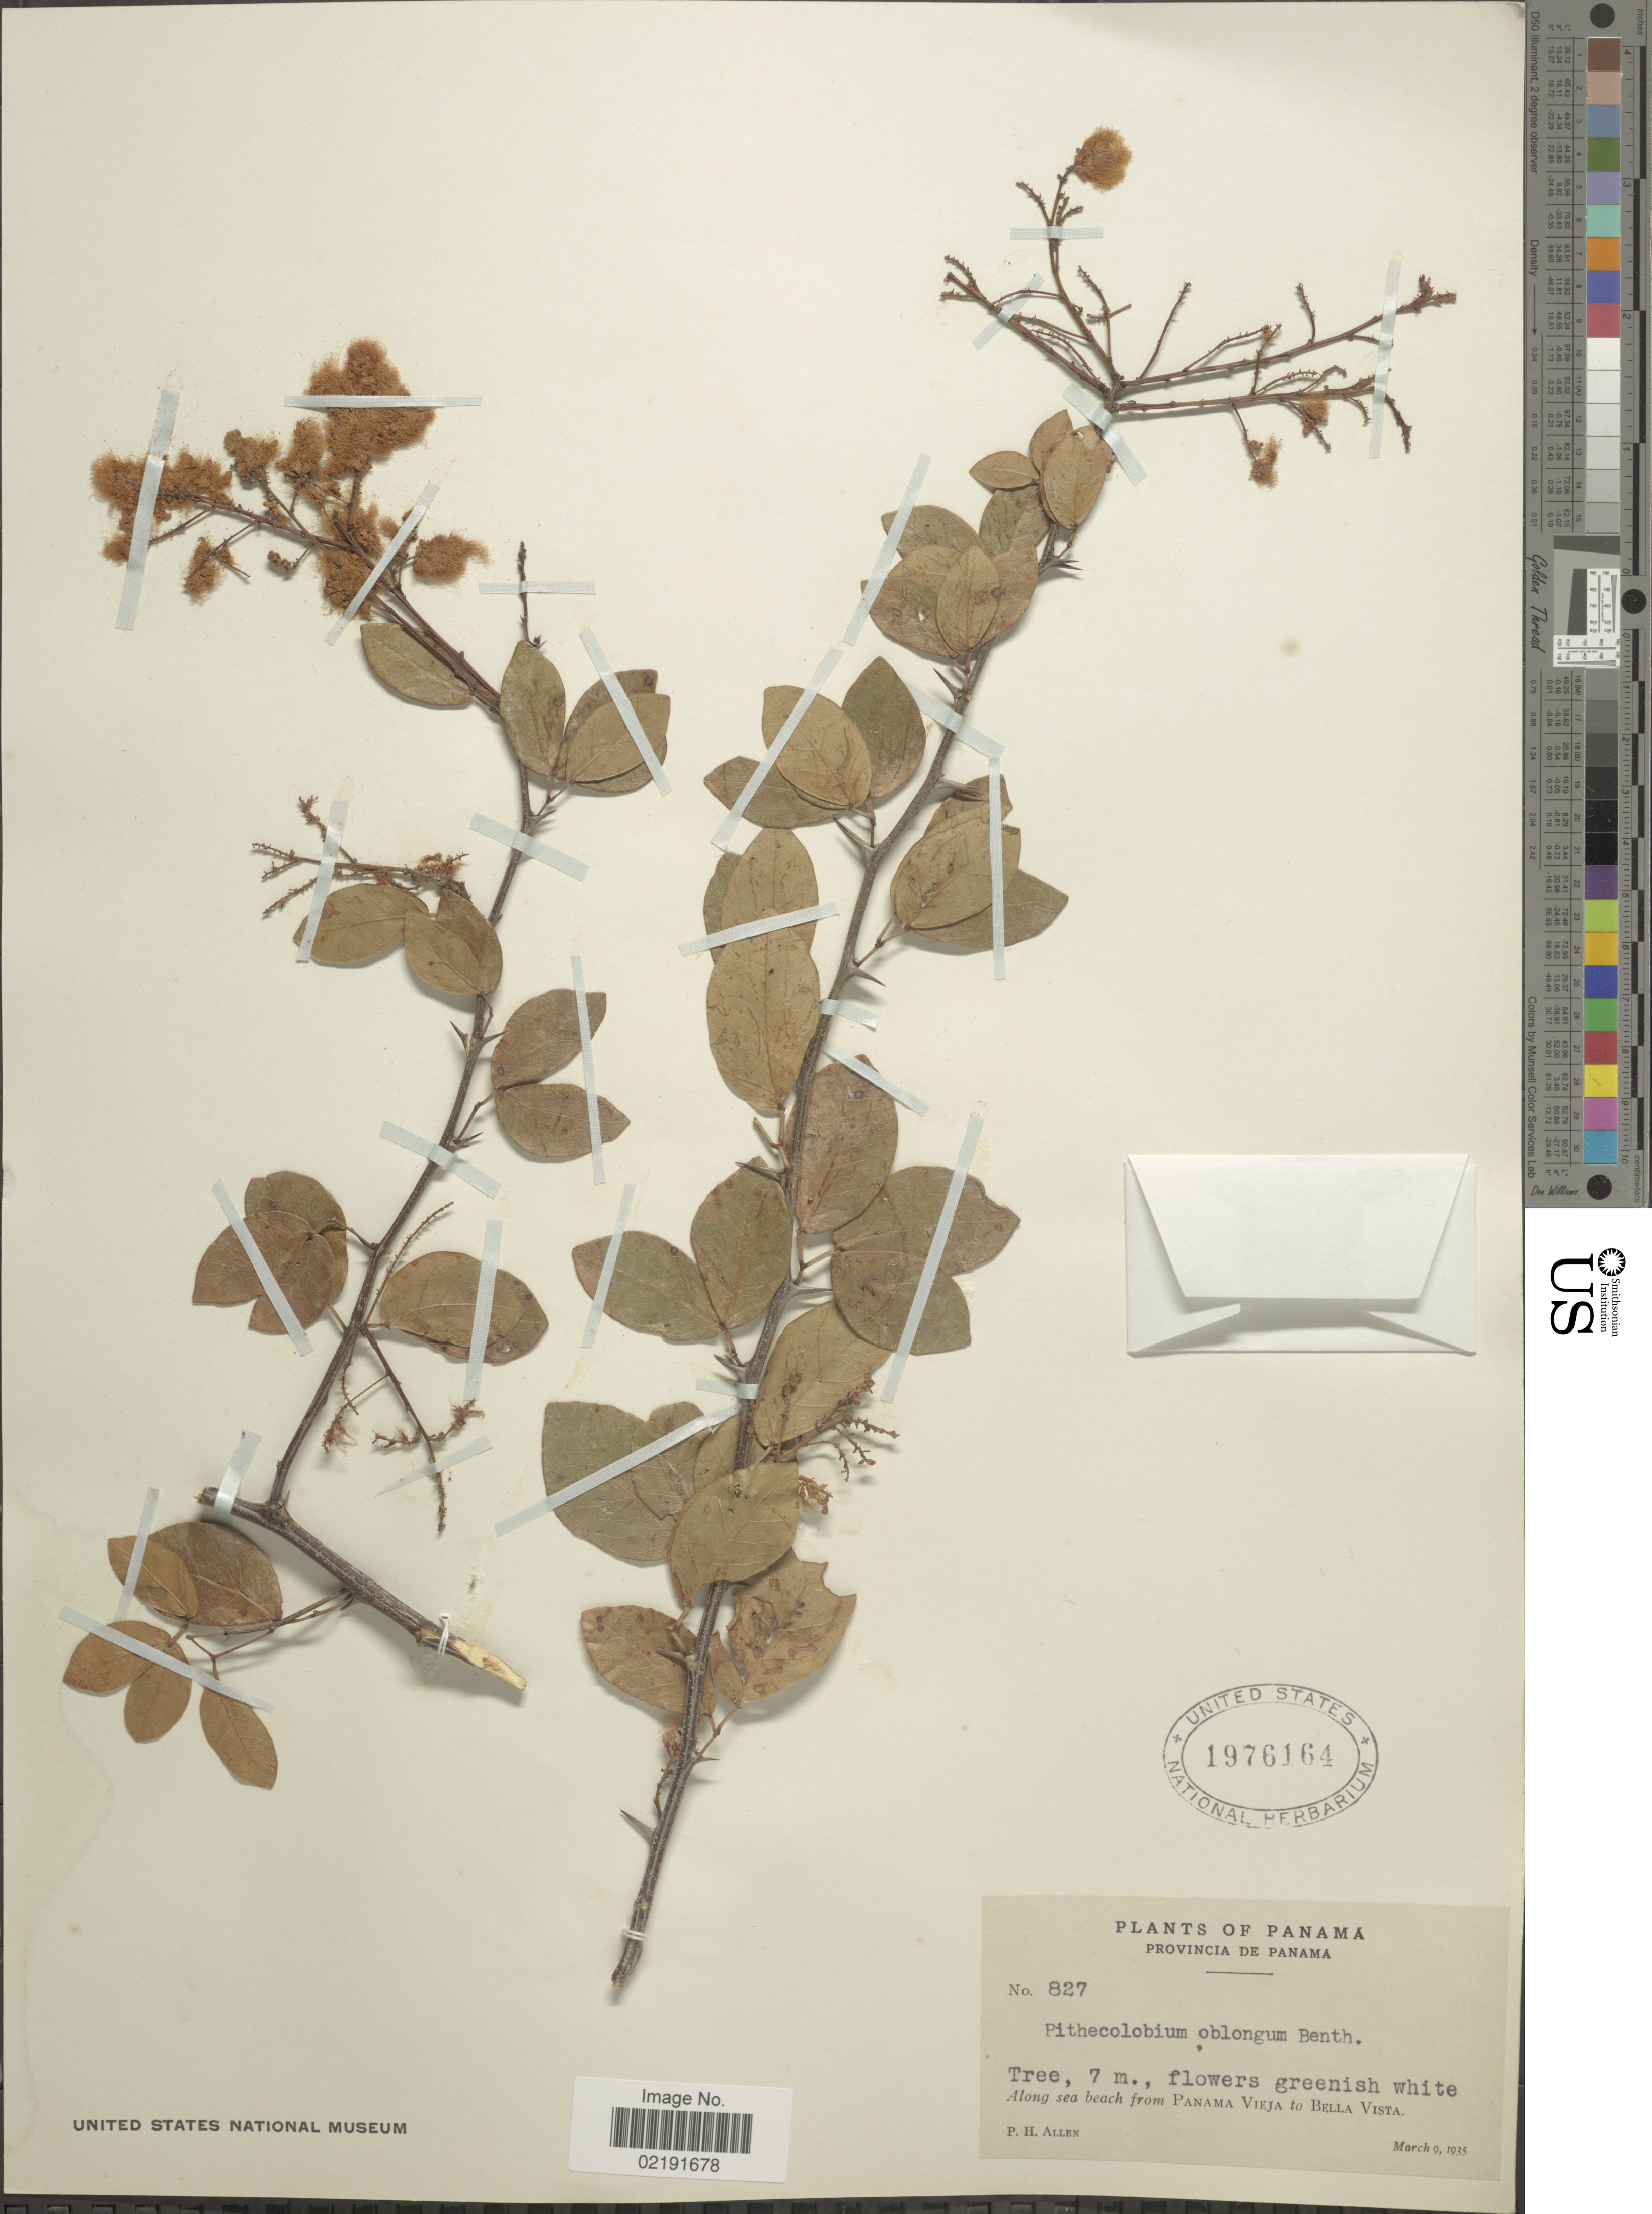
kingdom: Plantae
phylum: Tracheophyta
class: Magnoliopsida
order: Fabales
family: Fabaceae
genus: Pithecellobium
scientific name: Pithecellobium oblongum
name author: Benth.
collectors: P. H. Allen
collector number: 827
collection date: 1935-03-09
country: Panama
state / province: Panamá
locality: Provincia de Panamá. Along sea beach from Panama Vieja to Bella Vista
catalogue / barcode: US 1976164